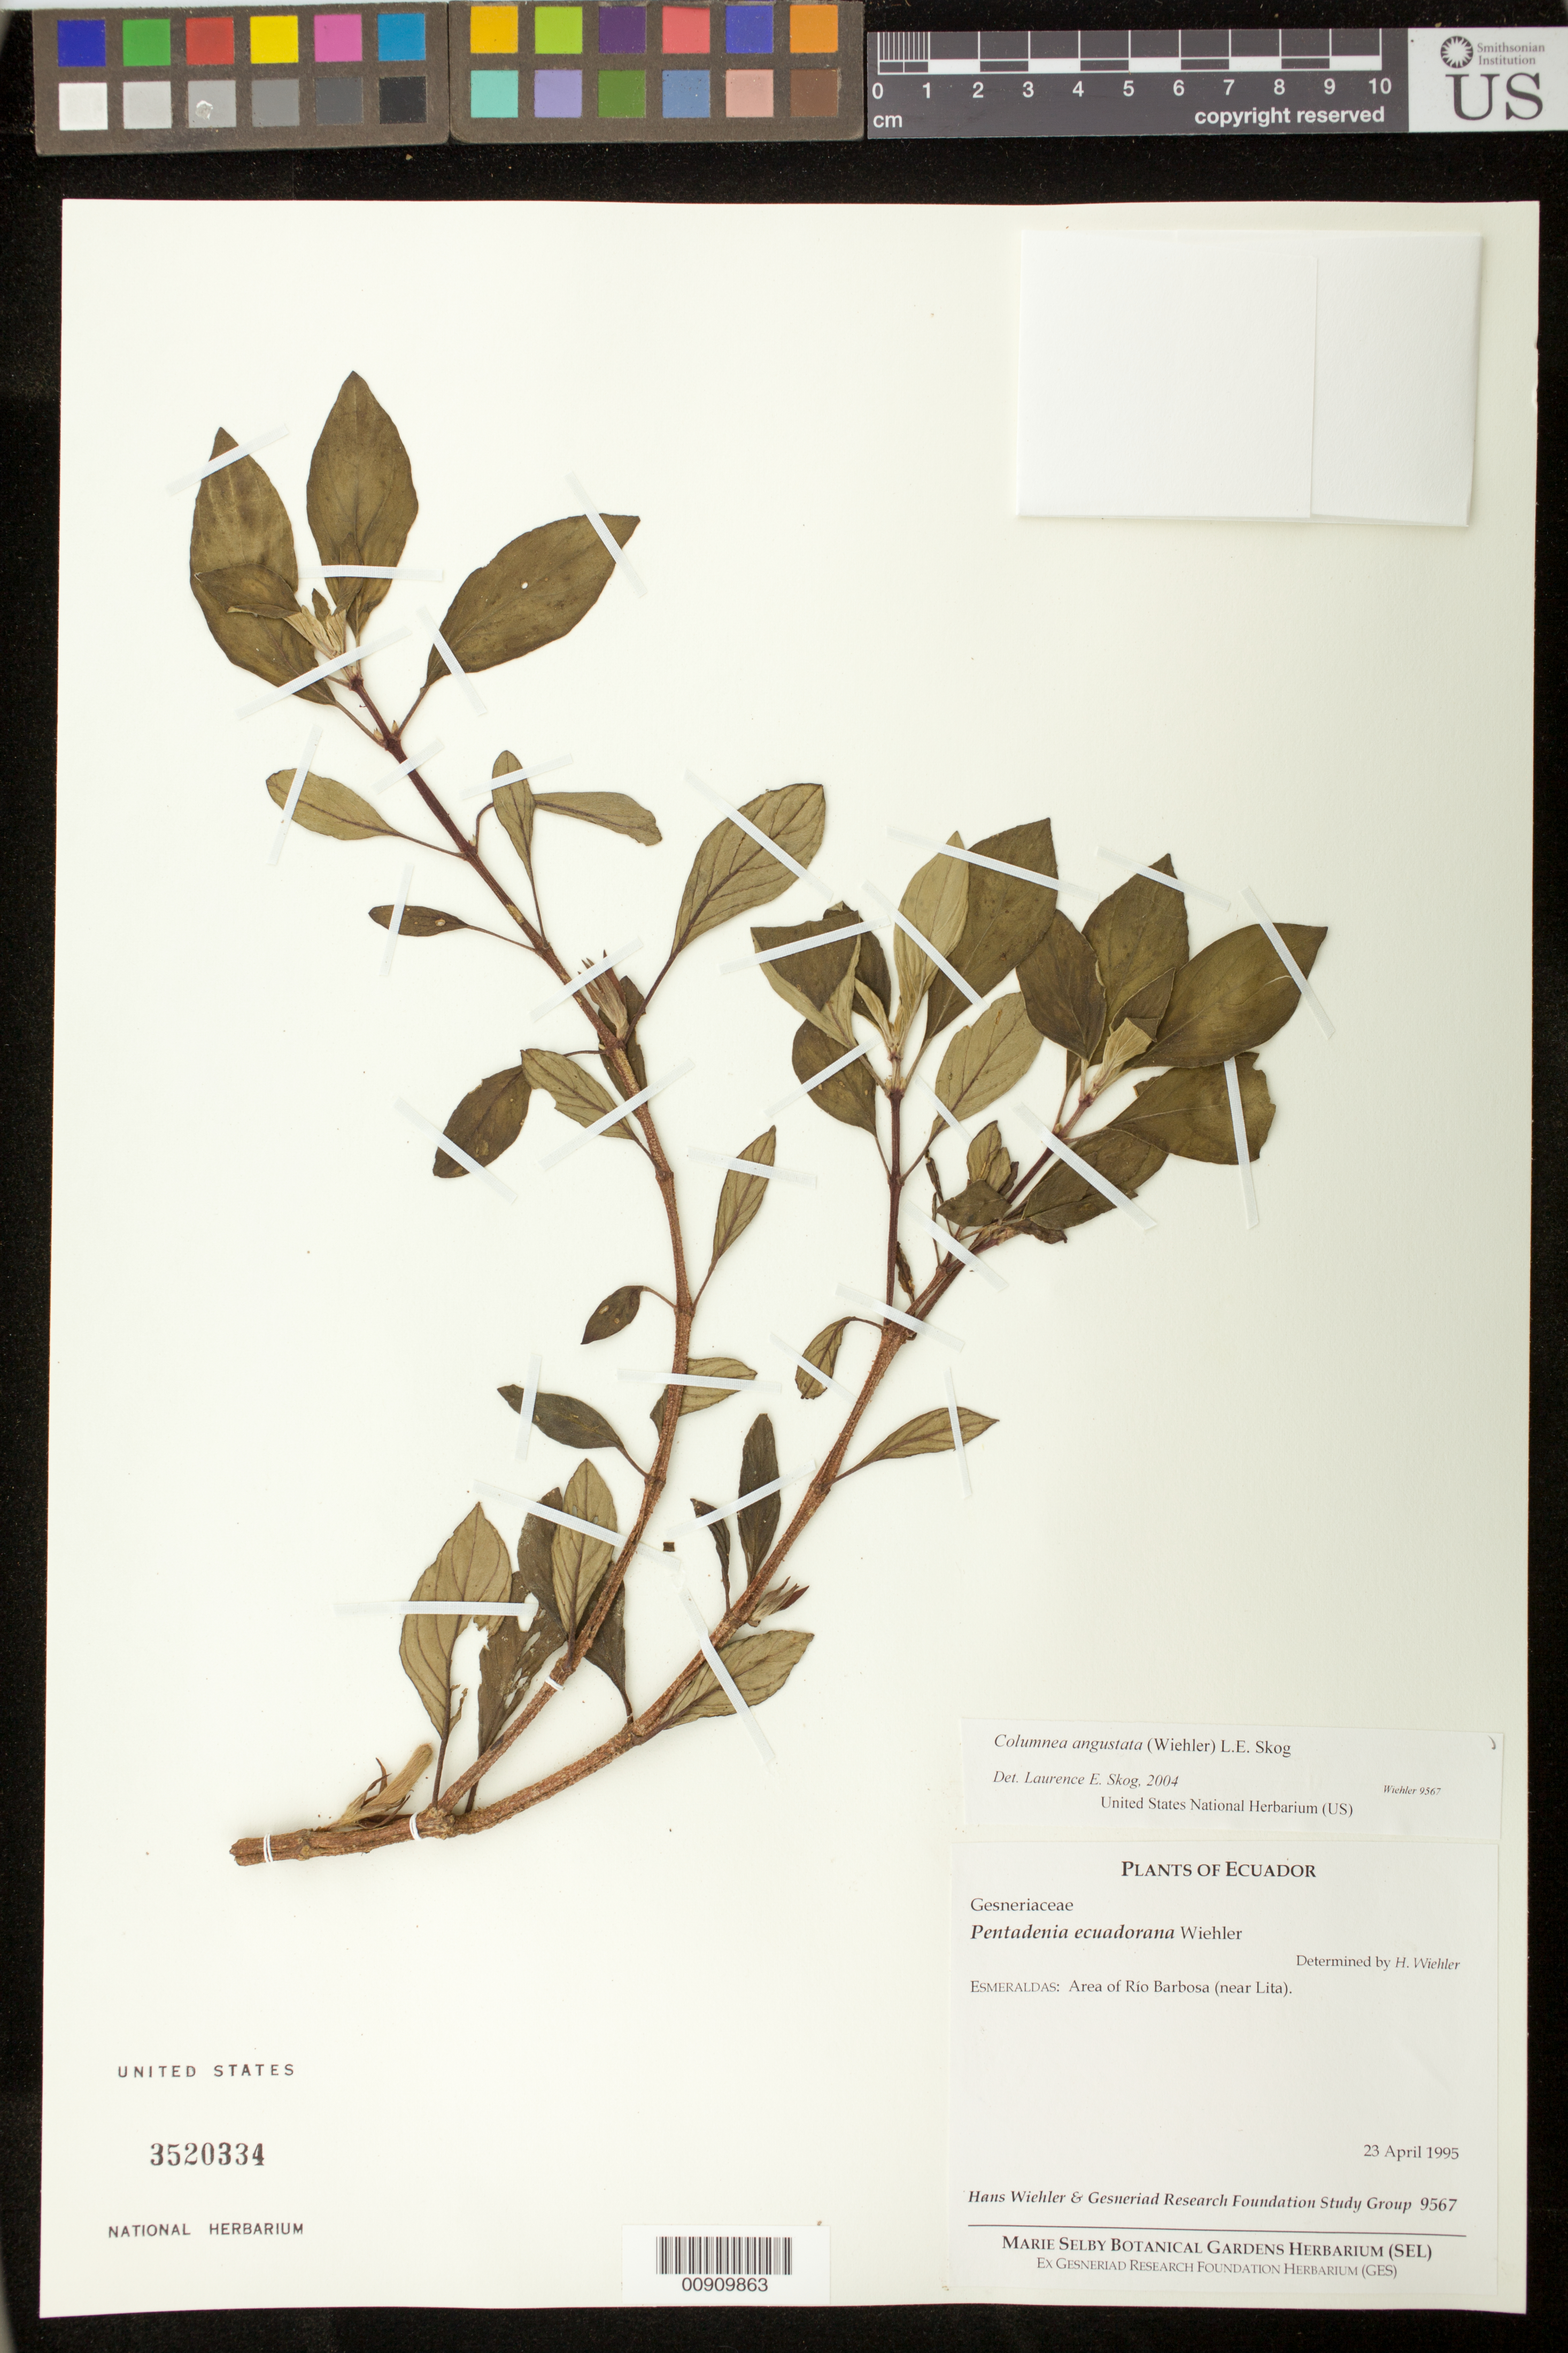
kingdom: Plantae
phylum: Tracheophyta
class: Magnoliopsida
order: Lamiales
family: Gesneriaceae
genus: Columnea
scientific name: Columnea angustata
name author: (Wiehler) L.E. Skog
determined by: Skog, Laurence E.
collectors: H. J. Wiehler & GRF Study Group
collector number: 9567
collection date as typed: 23 Apr 1995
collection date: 1995-04-23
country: Ecuador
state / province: Esmeraldas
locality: Esmeraldas: area of Rio Barbosa (near Lita)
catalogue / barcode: US 3520334